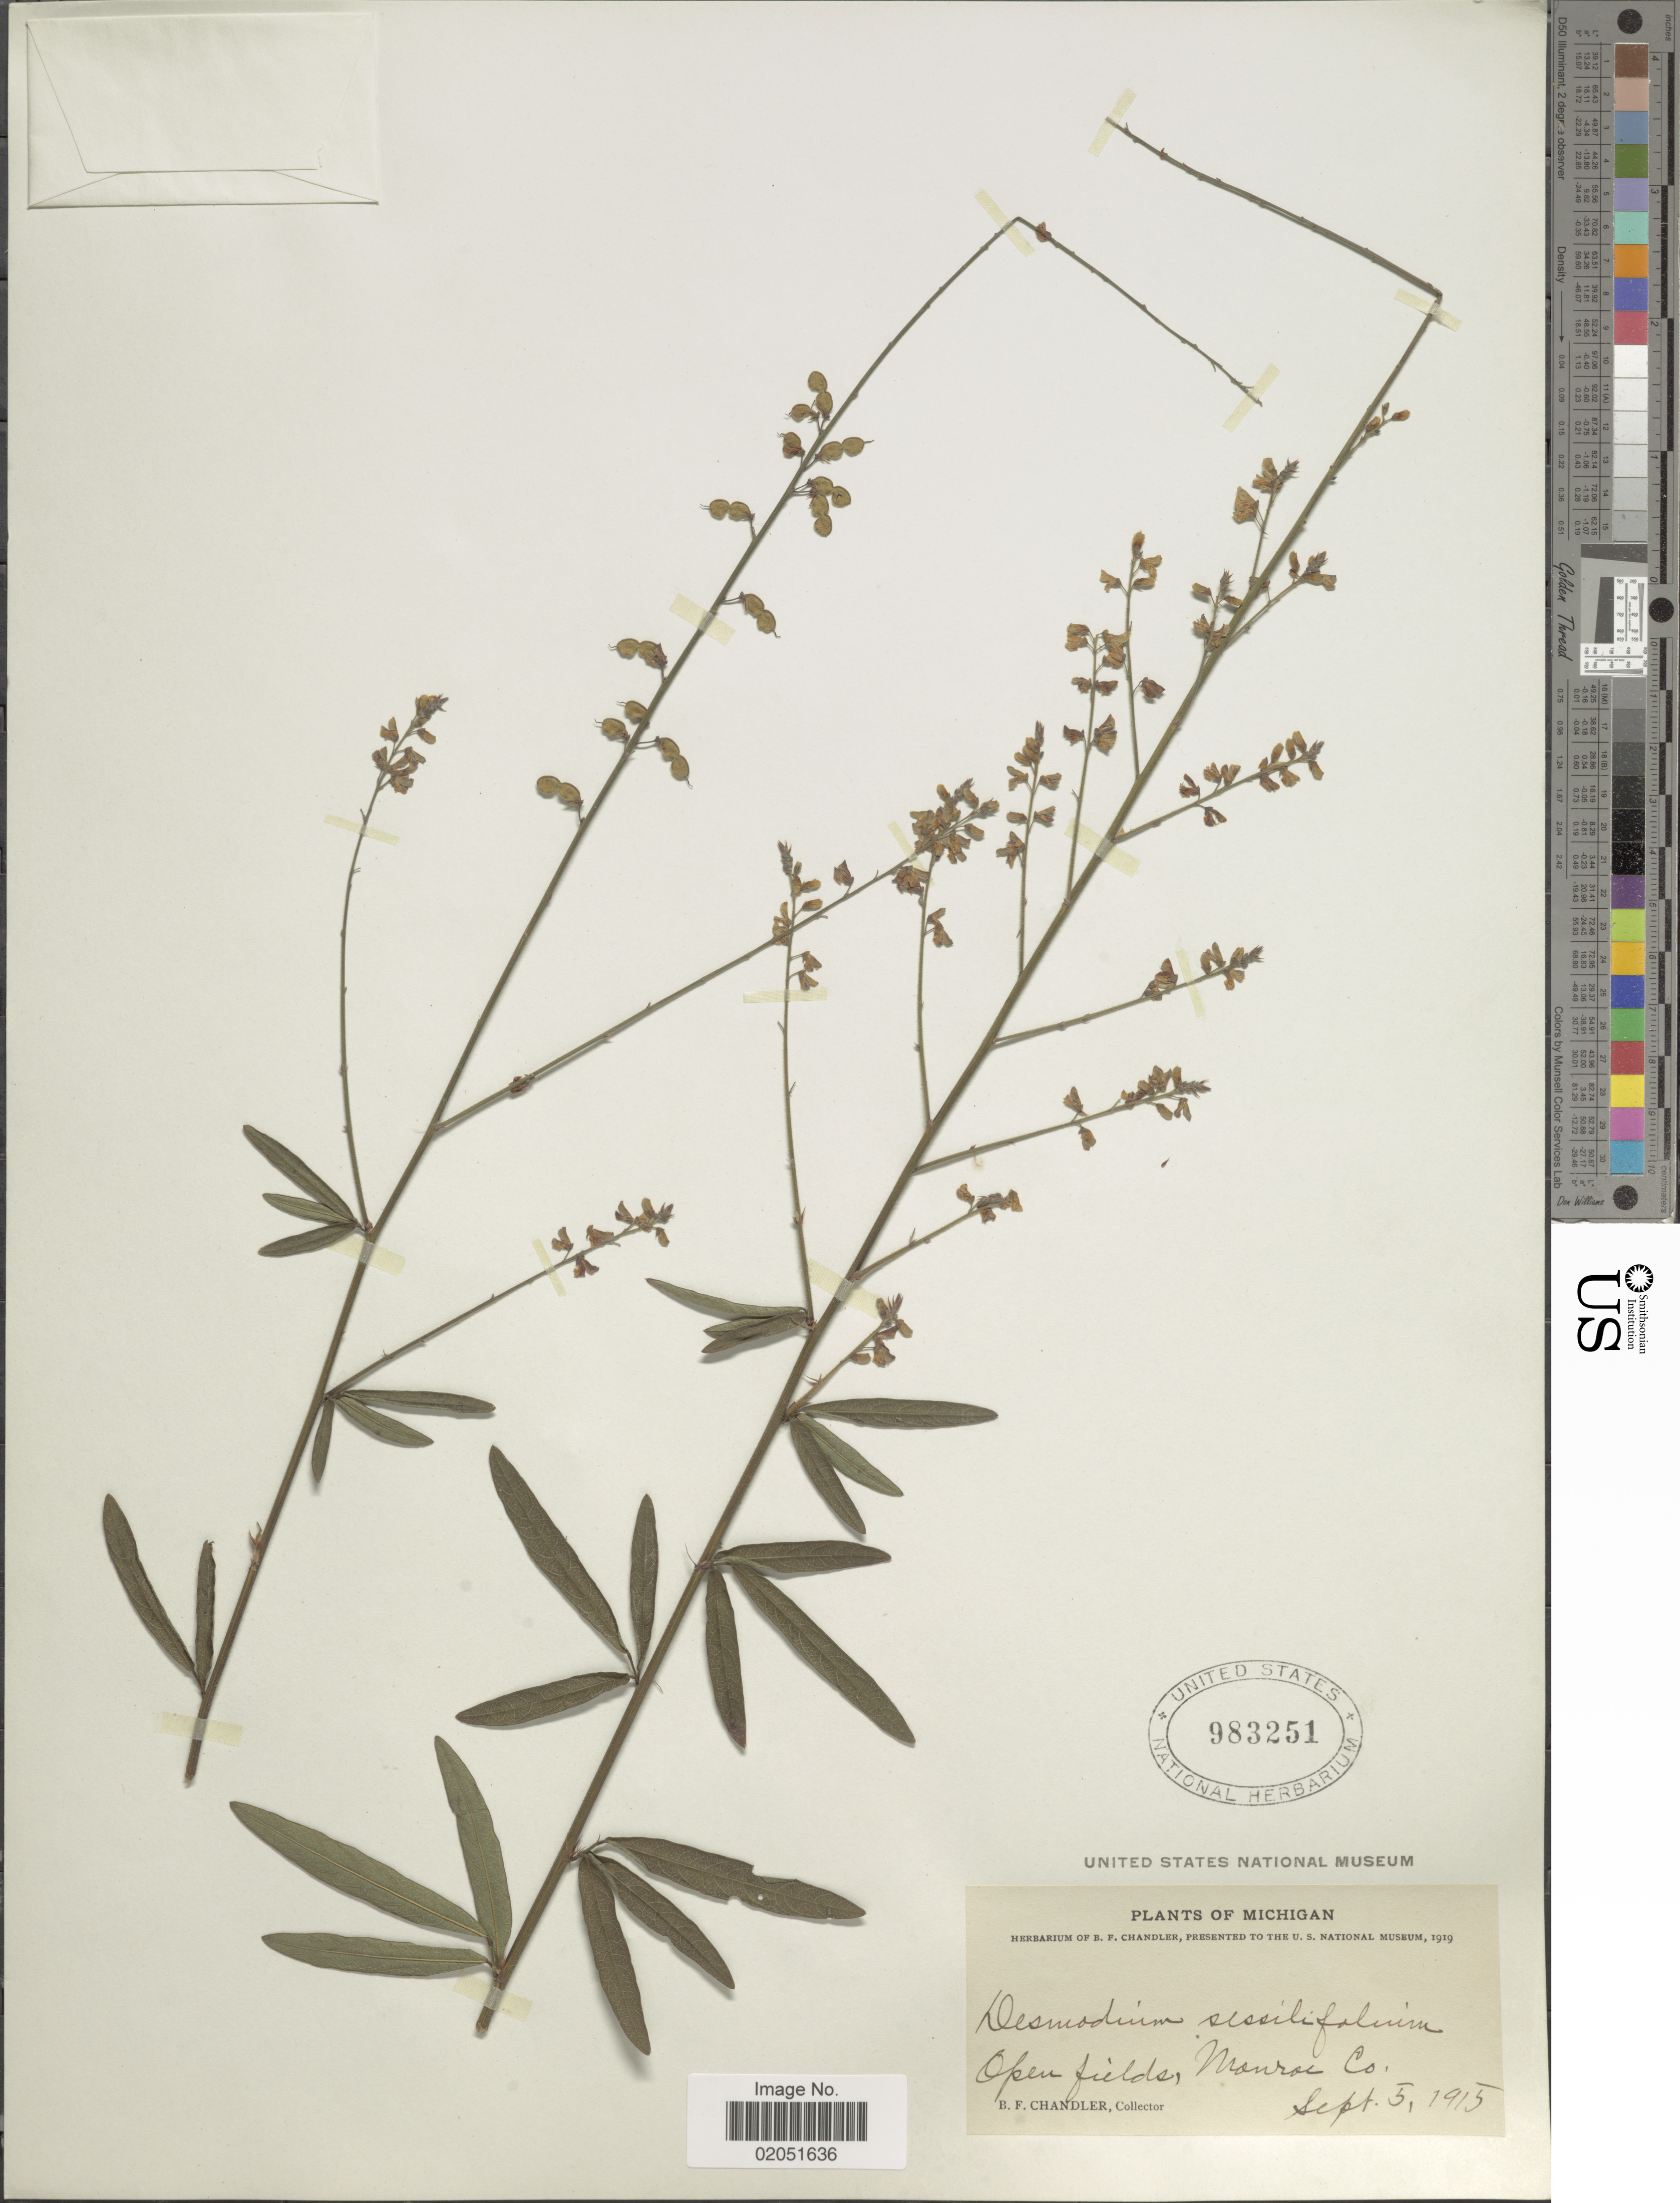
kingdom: Plantae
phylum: Tracheophyta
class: Magnoliopsida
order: Fabales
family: Fabaceae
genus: Desmodium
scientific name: Desmodium sessilifolium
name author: Torr. & A. Gray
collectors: B. F. Chandler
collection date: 1915-09-05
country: United States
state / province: Michigan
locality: Open fields, Monroe Co.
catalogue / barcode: US 983251